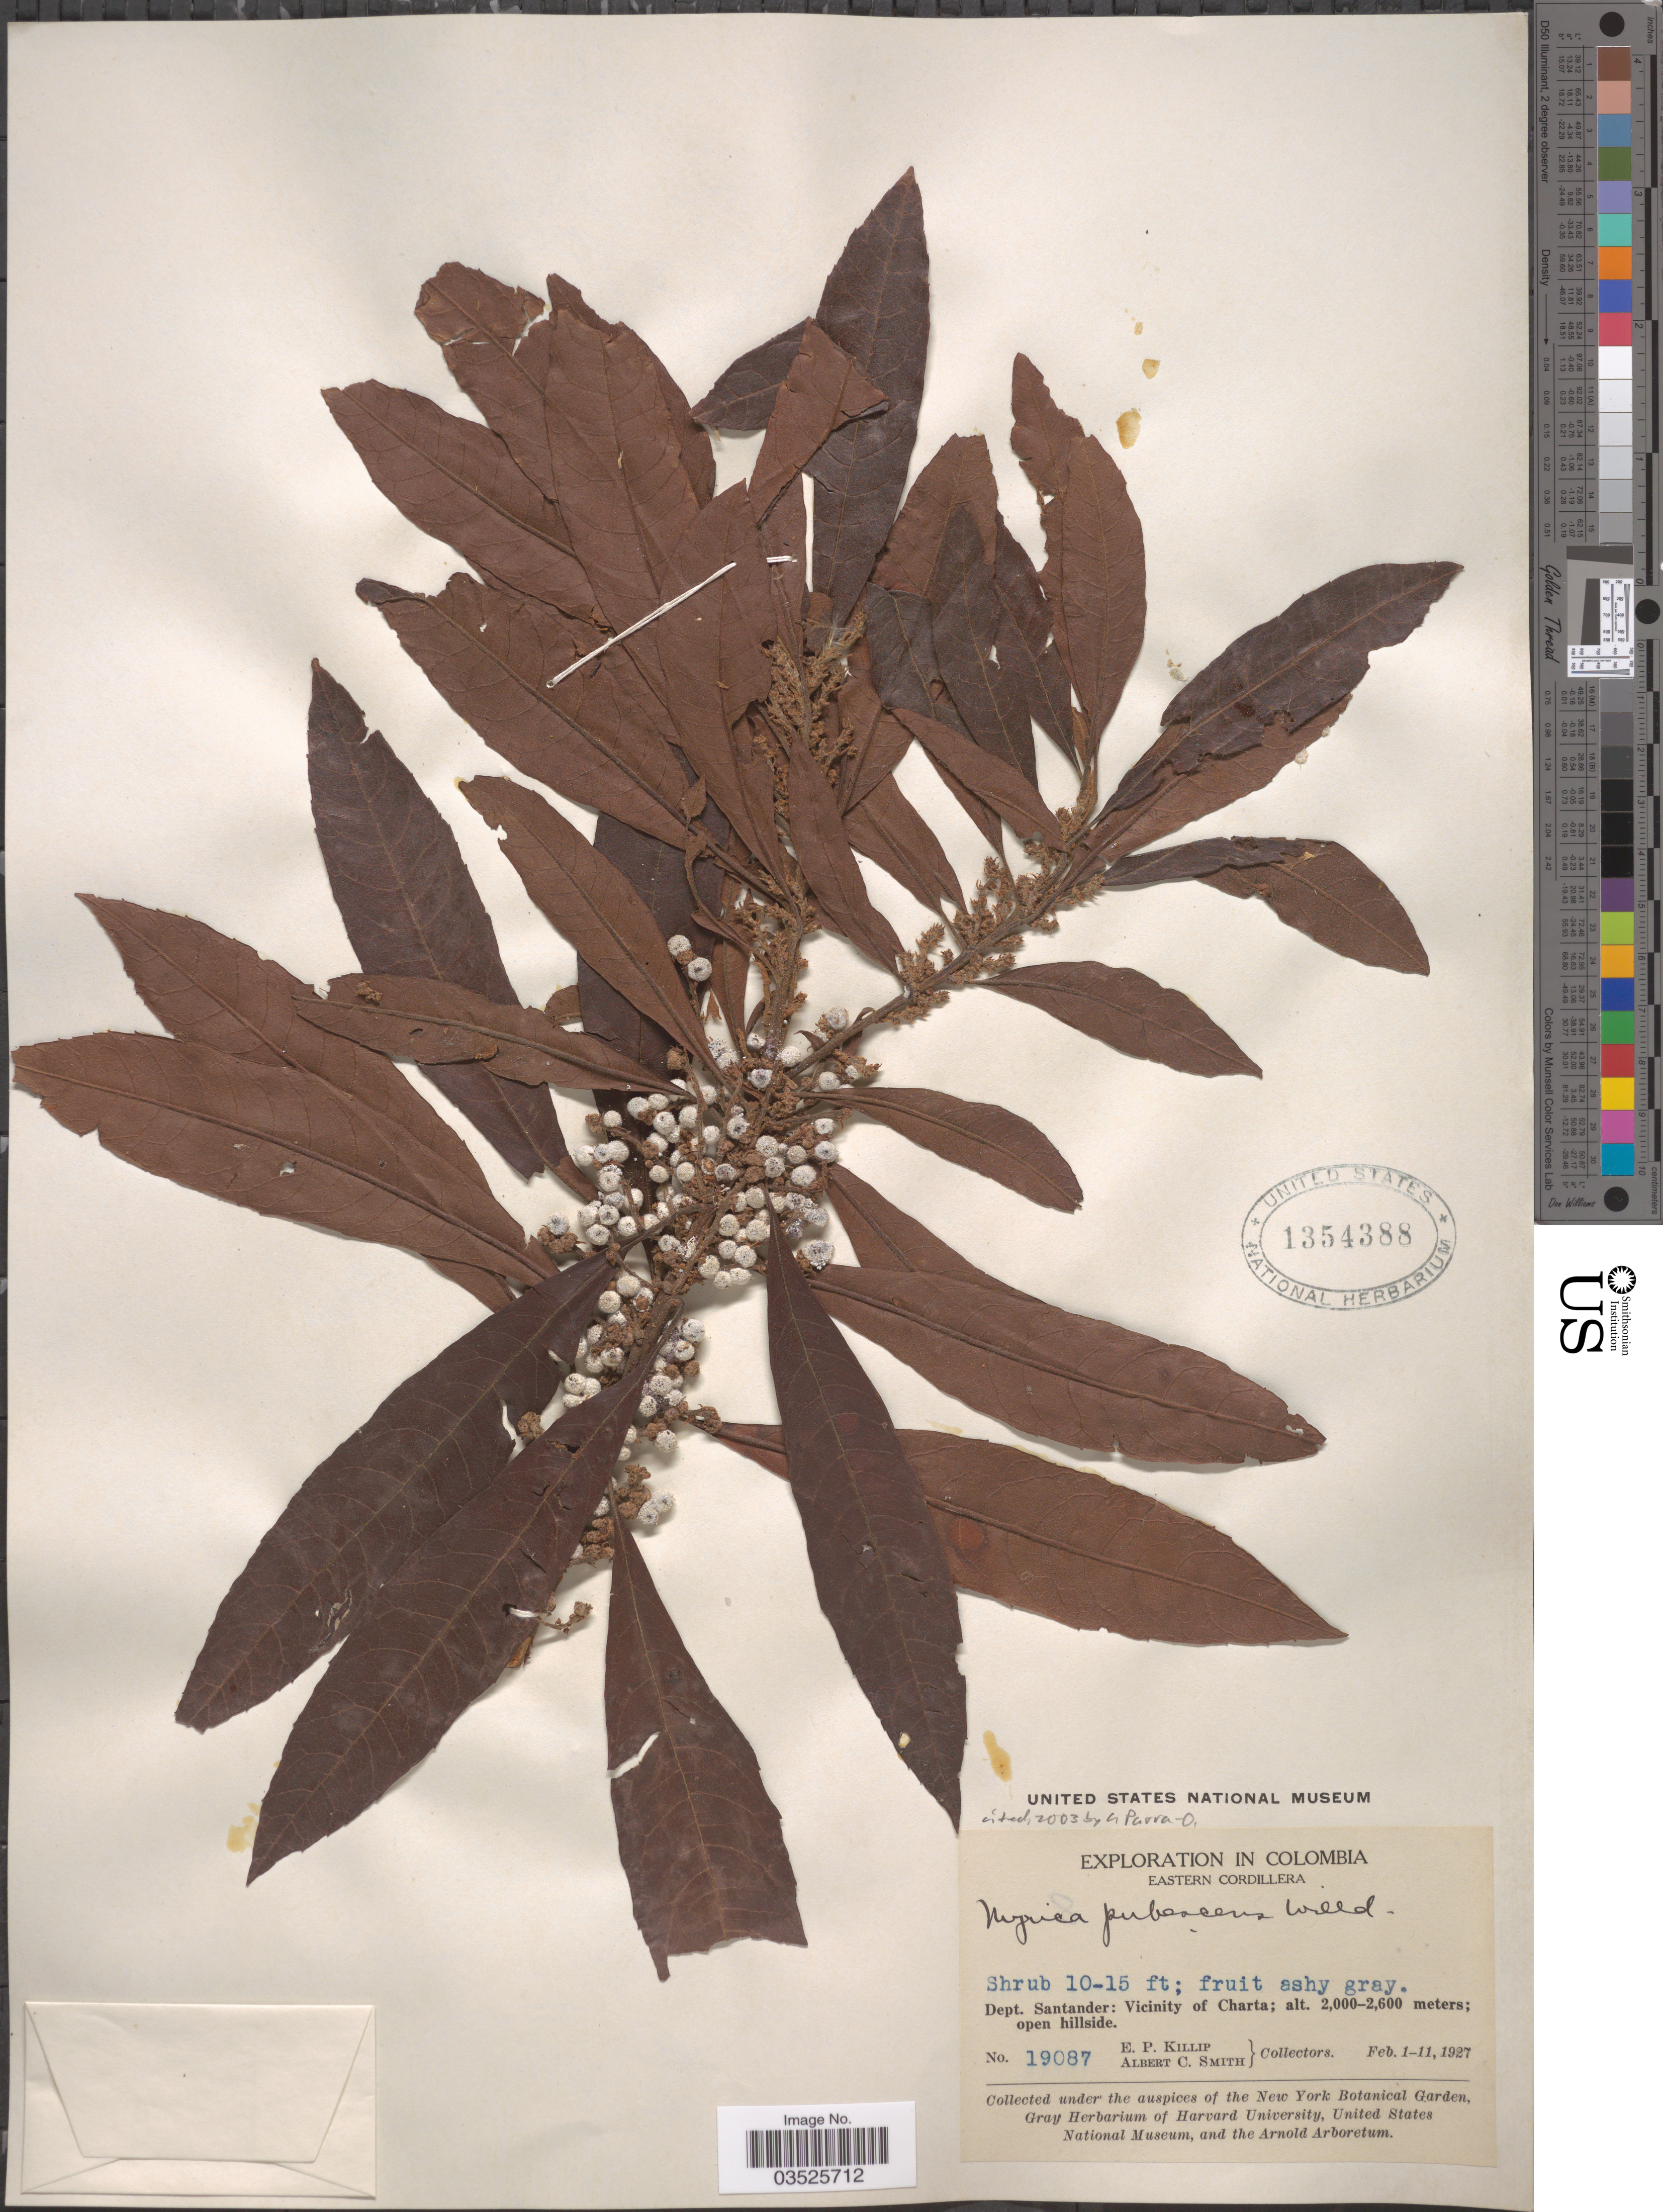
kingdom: Plantae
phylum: Tracheophyta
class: Magnoliopsida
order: Fagales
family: Myricaceae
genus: Morella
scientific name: Morella pubescens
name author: (Humb. & Bonpl. ex Willd.) Wilbur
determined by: Strong, M. T., (US), Smithsonian Institution - National Museum of Natural History (UNITED STATES)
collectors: E. P. Killip & A. C. Smith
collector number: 19087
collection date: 1927-02-01/1927-02-11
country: Colombia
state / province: Santander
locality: Eastern Cordillera. Dept. Santander: Vicinity of Charta; open hillside.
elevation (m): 2000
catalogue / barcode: US 1354388